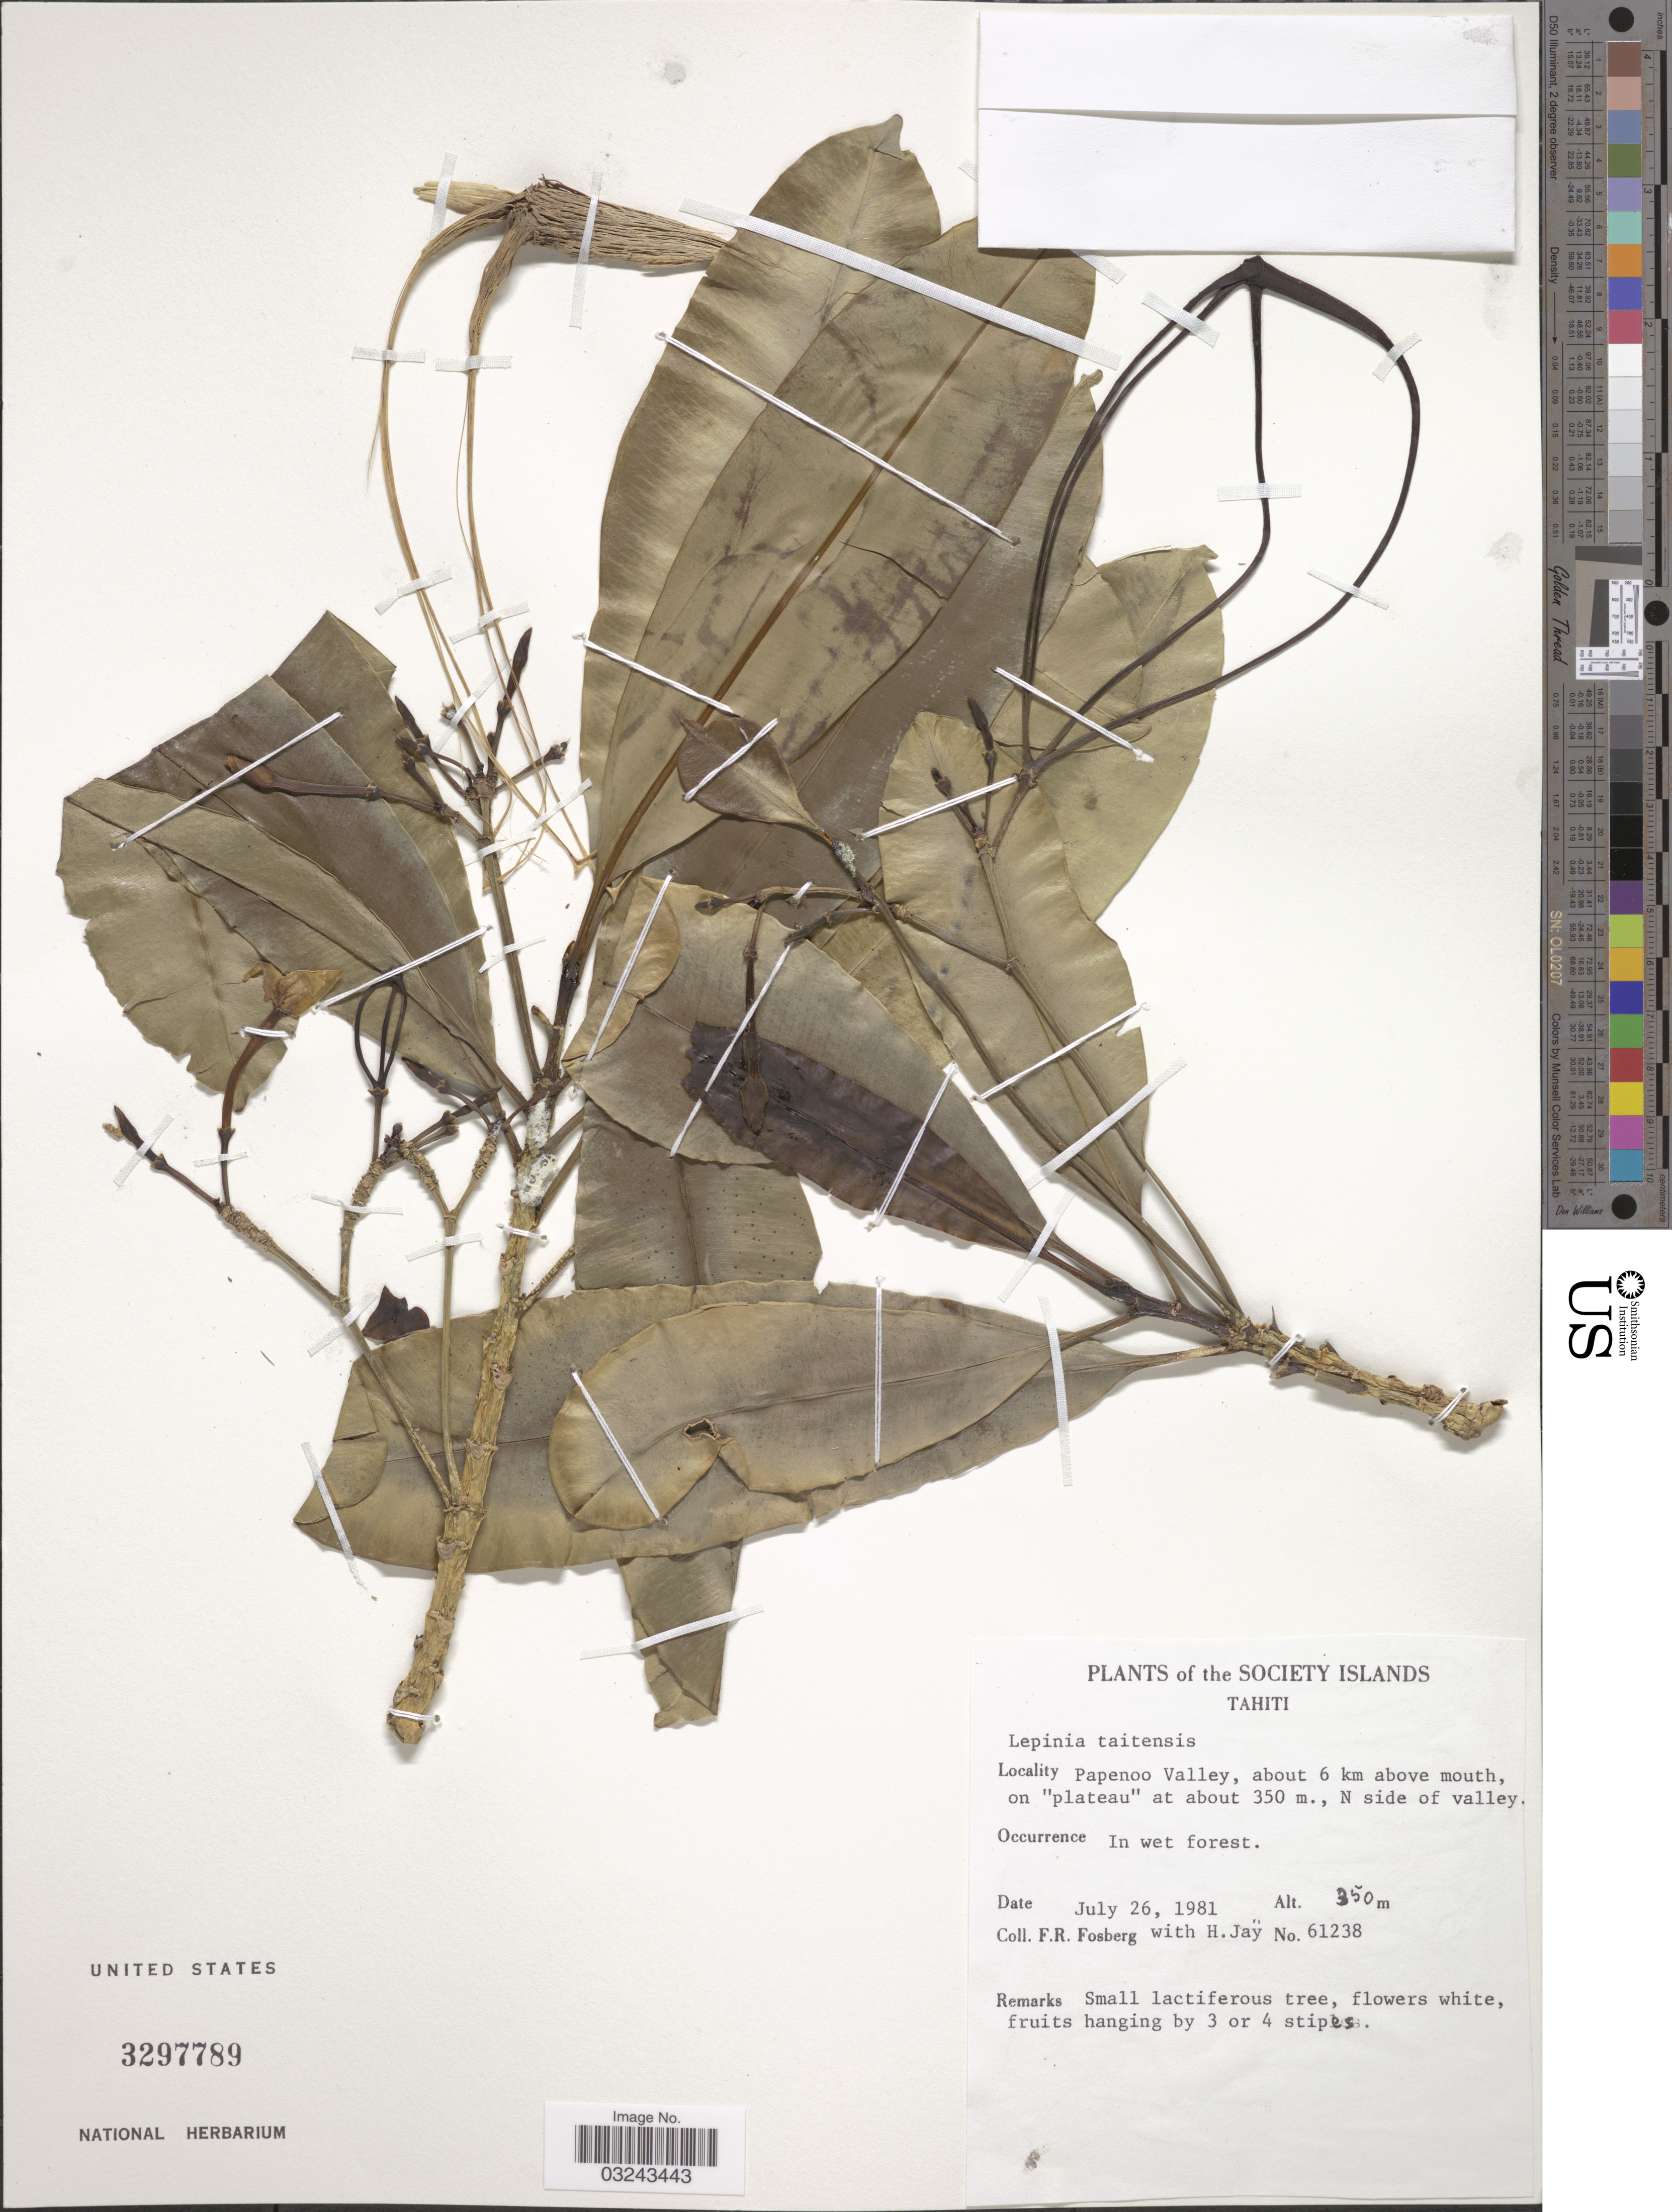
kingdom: Plantae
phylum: Tracheophyta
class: Magnoliopsida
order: Gentianales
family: Apocynaceae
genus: Lepinia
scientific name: Lepinia taitensis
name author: Decne.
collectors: F. R. Fosberg & H. Jay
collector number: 61238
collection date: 1981-07-26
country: French Polynesia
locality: The Society Islands, Tahiti, Papenoo Valley, about 6 km above mouth, on "plateau" at about 350 m., N side of valley.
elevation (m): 350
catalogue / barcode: US 3297789